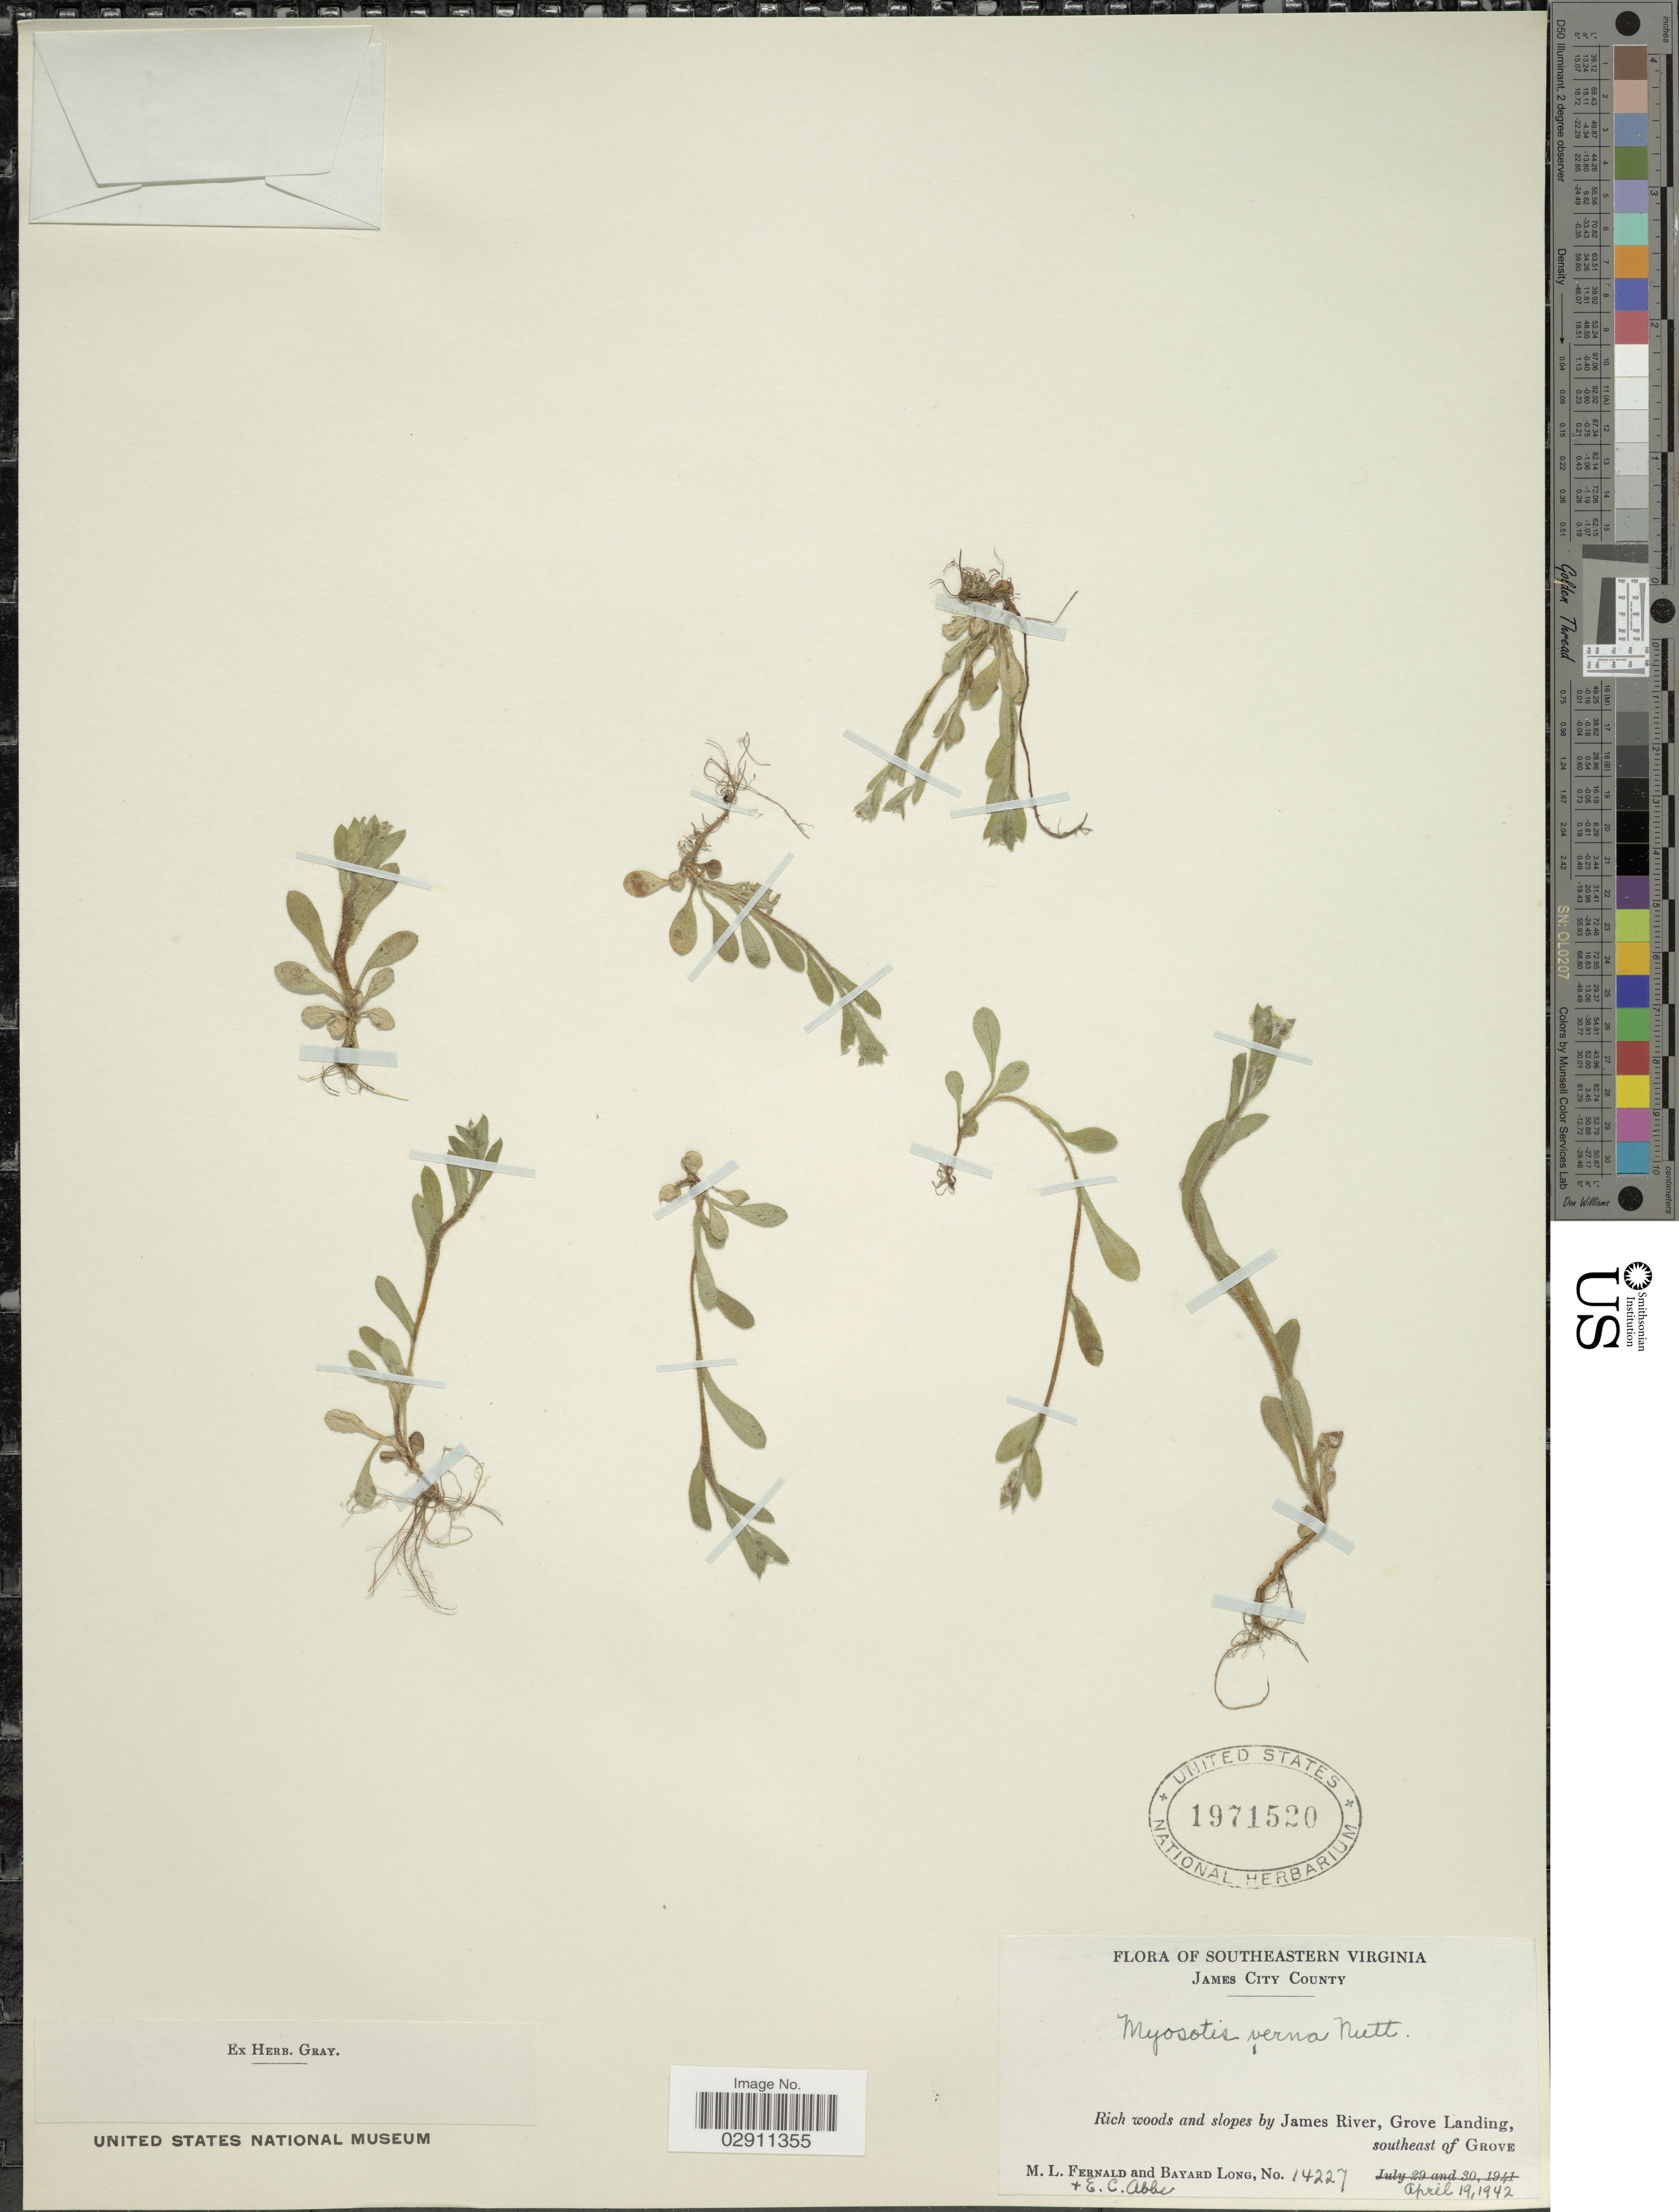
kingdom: Plantae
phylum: Tracheophyta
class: Magnoliopsida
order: Boraginales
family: Boraginaceae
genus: Myosotis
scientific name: Myosotis verna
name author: Nutt.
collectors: M. L. Fernald, B. Long & E. C. Abbe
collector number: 14227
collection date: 1942-04-19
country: United States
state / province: Virginia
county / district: James City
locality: Southeastern Virginia, James City County, Rich woods and slopes by James River, Grove Landing, southeast of Grove.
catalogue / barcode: US 1971520